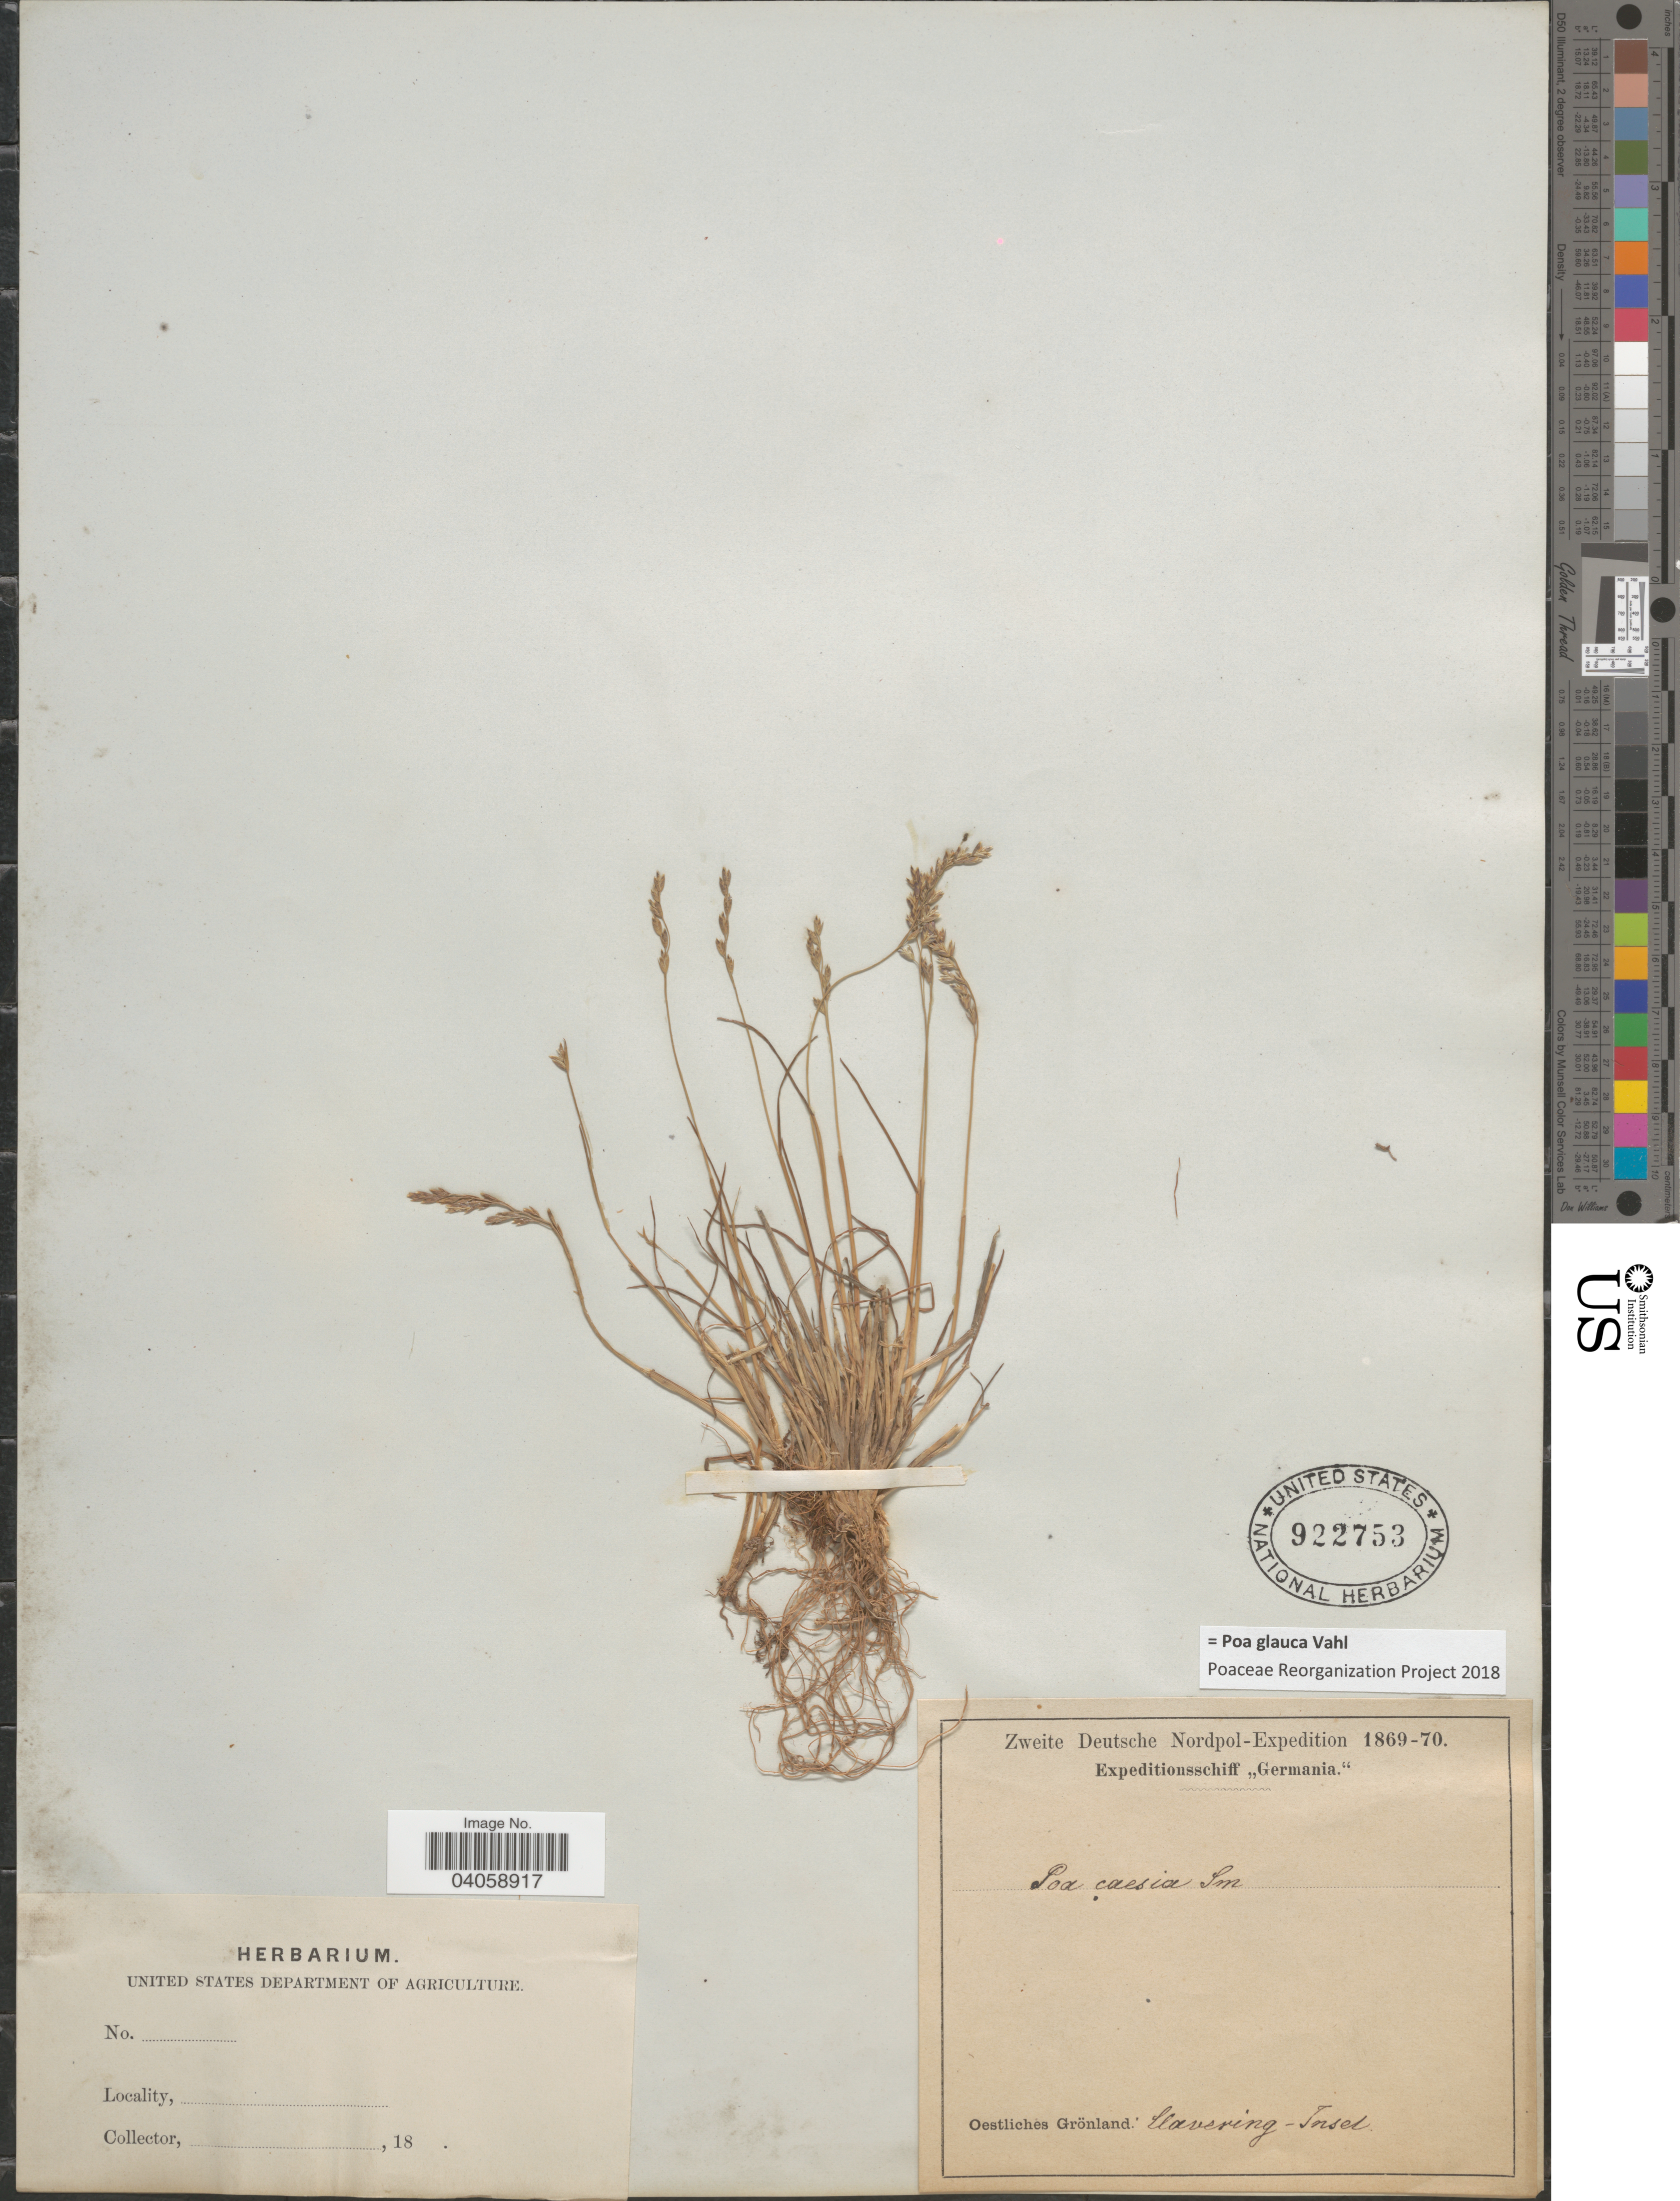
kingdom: Plantae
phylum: Tracheophyta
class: Liliopsida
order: Poales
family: Poaceae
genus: Poa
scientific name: Poa glauca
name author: Vahl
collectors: Zweite Deutsche Nordpol-Expedition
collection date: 1869/1870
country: Greenland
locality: Oestliches Grönland: Clavering -Insel.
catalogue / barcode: US 922753